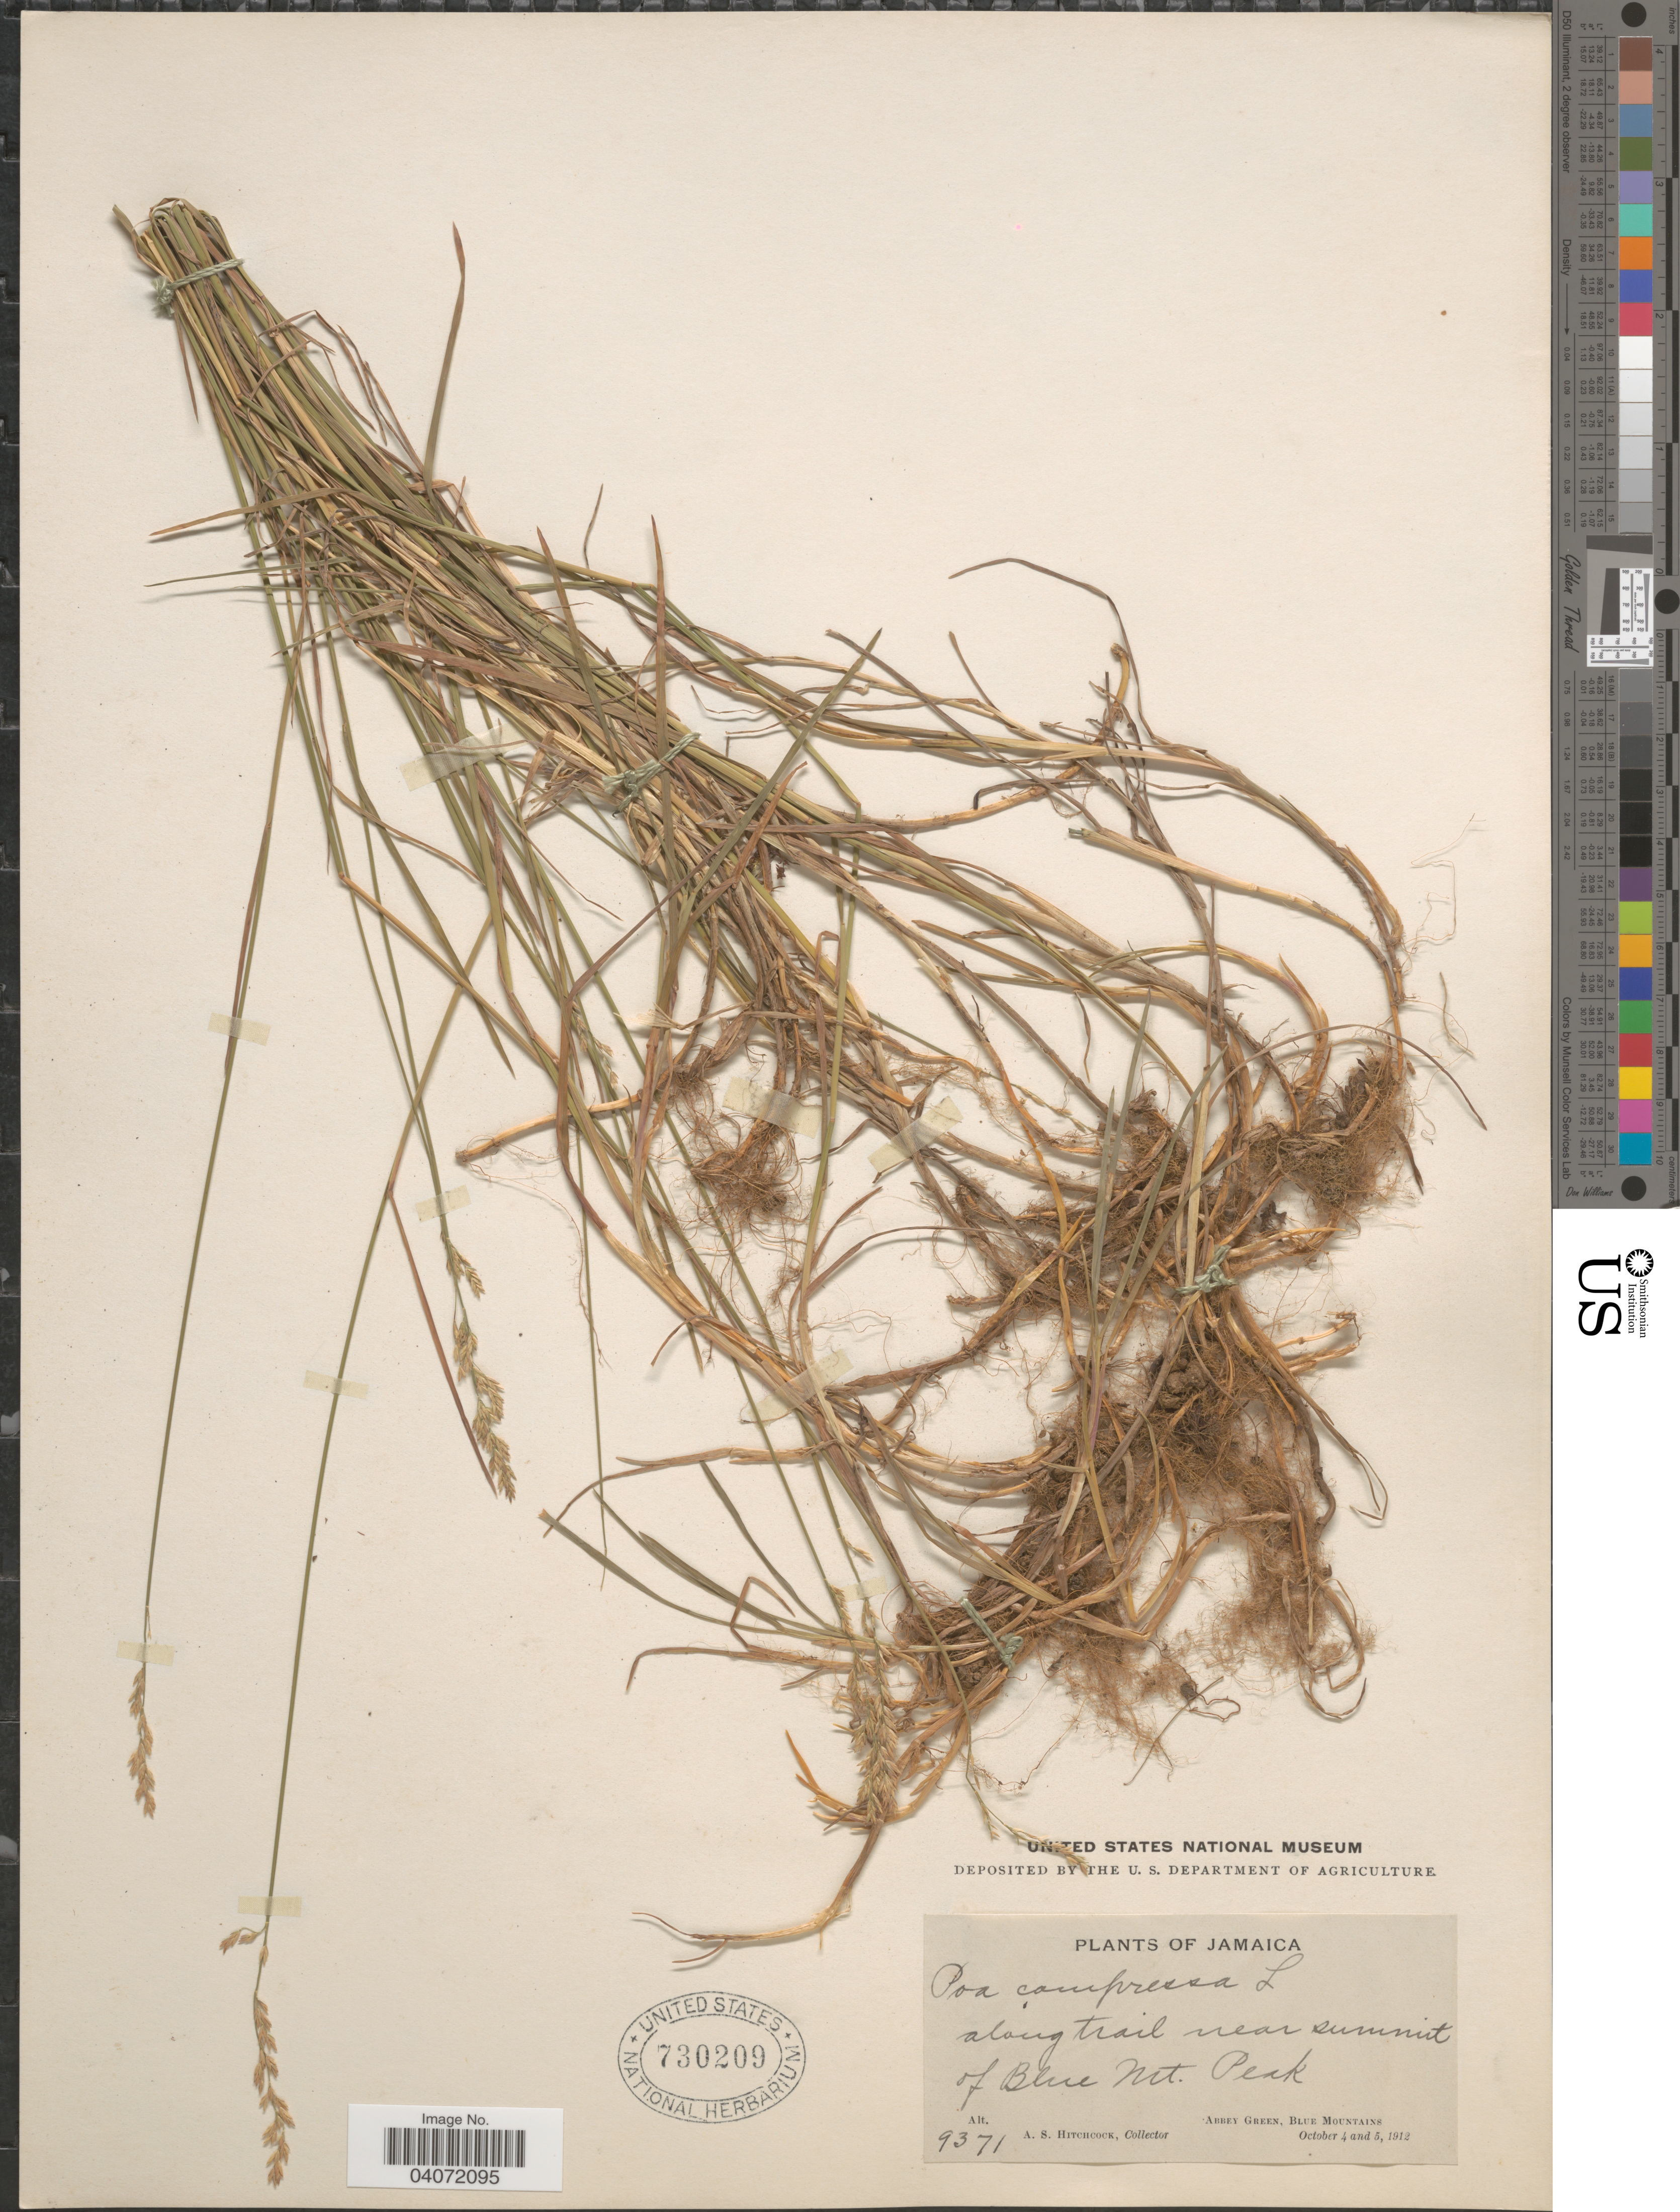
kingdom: Plantae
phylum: Tracheophyta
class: Liliopsida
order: Poales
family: Poaceae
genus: Poa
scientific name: Poa compressa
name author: L.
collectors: A. S. Hitchcock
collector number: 9371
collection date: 1912-10-04/1912-10-05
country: Jamaica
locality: Along trail near summit of Blue Mt. Peak. Abbey Green, Blue Mountains.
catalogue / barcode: US 730209